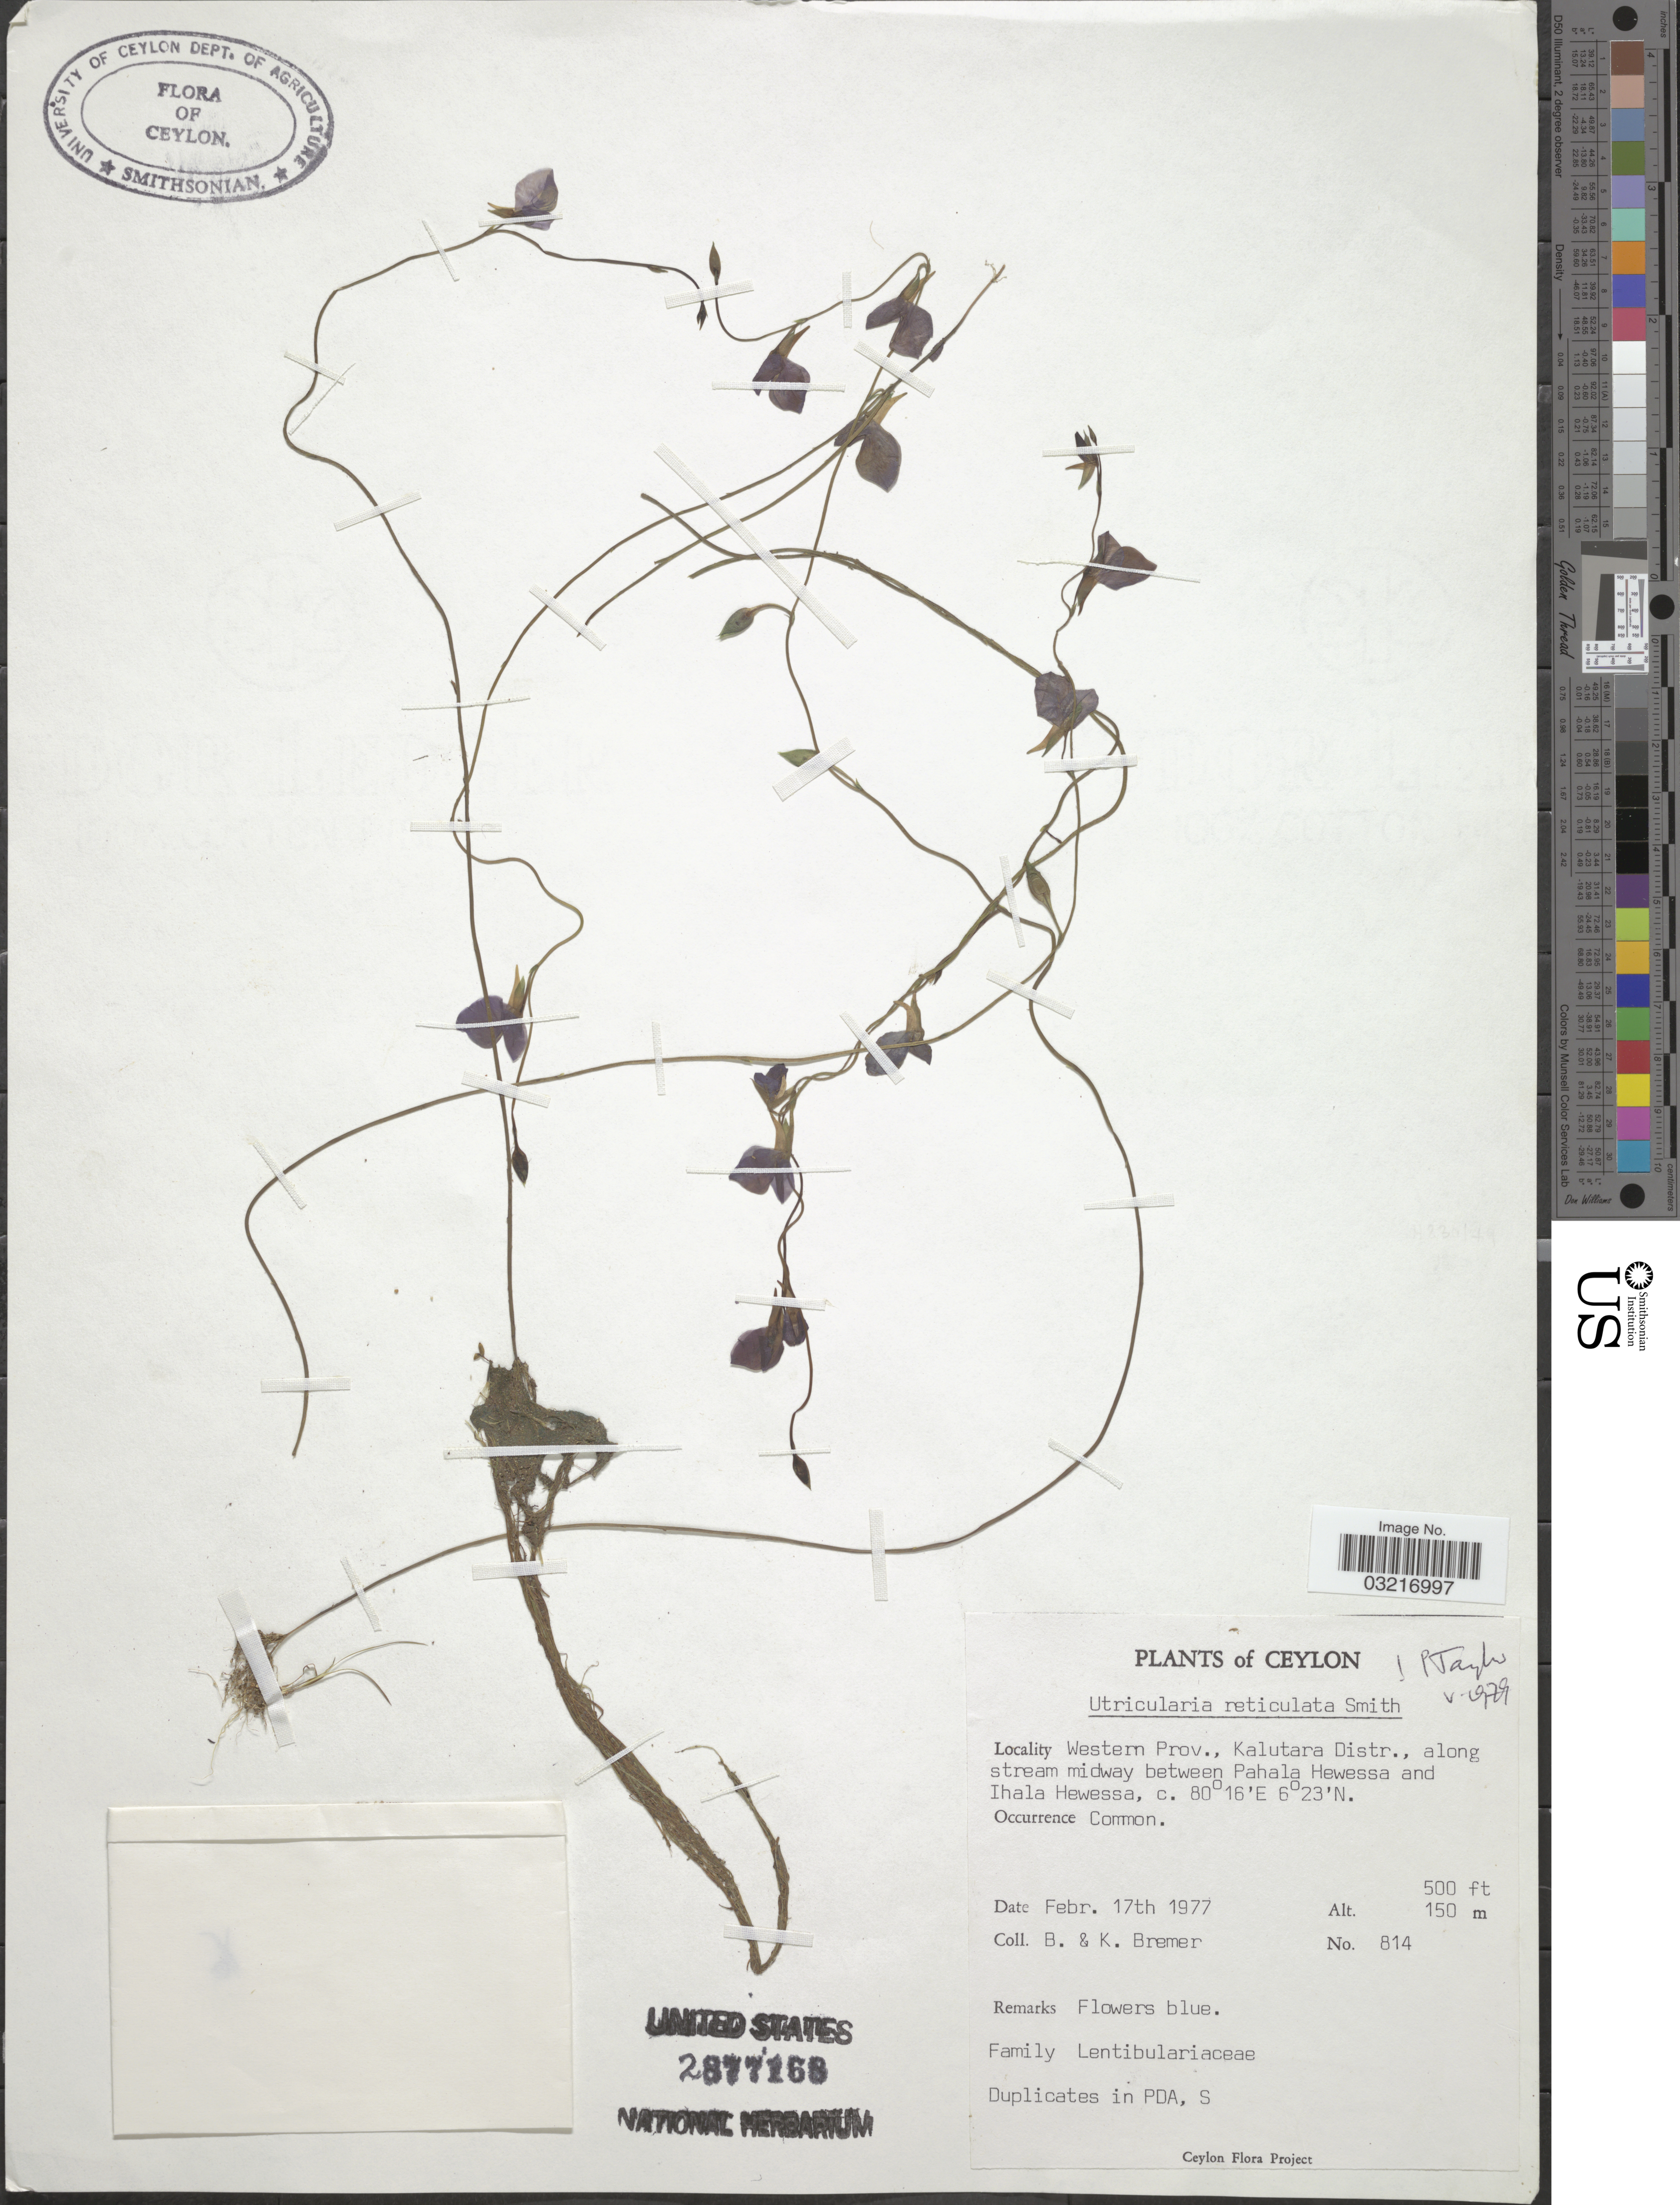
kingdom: Plantae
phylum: Tracheophyta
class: Magnoliopsida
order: Lamiales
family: Lentibulariaceae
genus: Utricularia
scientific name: Utricularia reticulata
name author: Sm.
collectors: B. Bremer & K. Bremer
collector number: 814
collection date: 1977-02-17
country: Sri Lanka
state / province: Western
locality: Ceylon, Kalutara Distr., along stream midway between Pahala Hewessa and Ihala Hewessa.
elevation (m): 152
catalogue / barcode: US 2877168